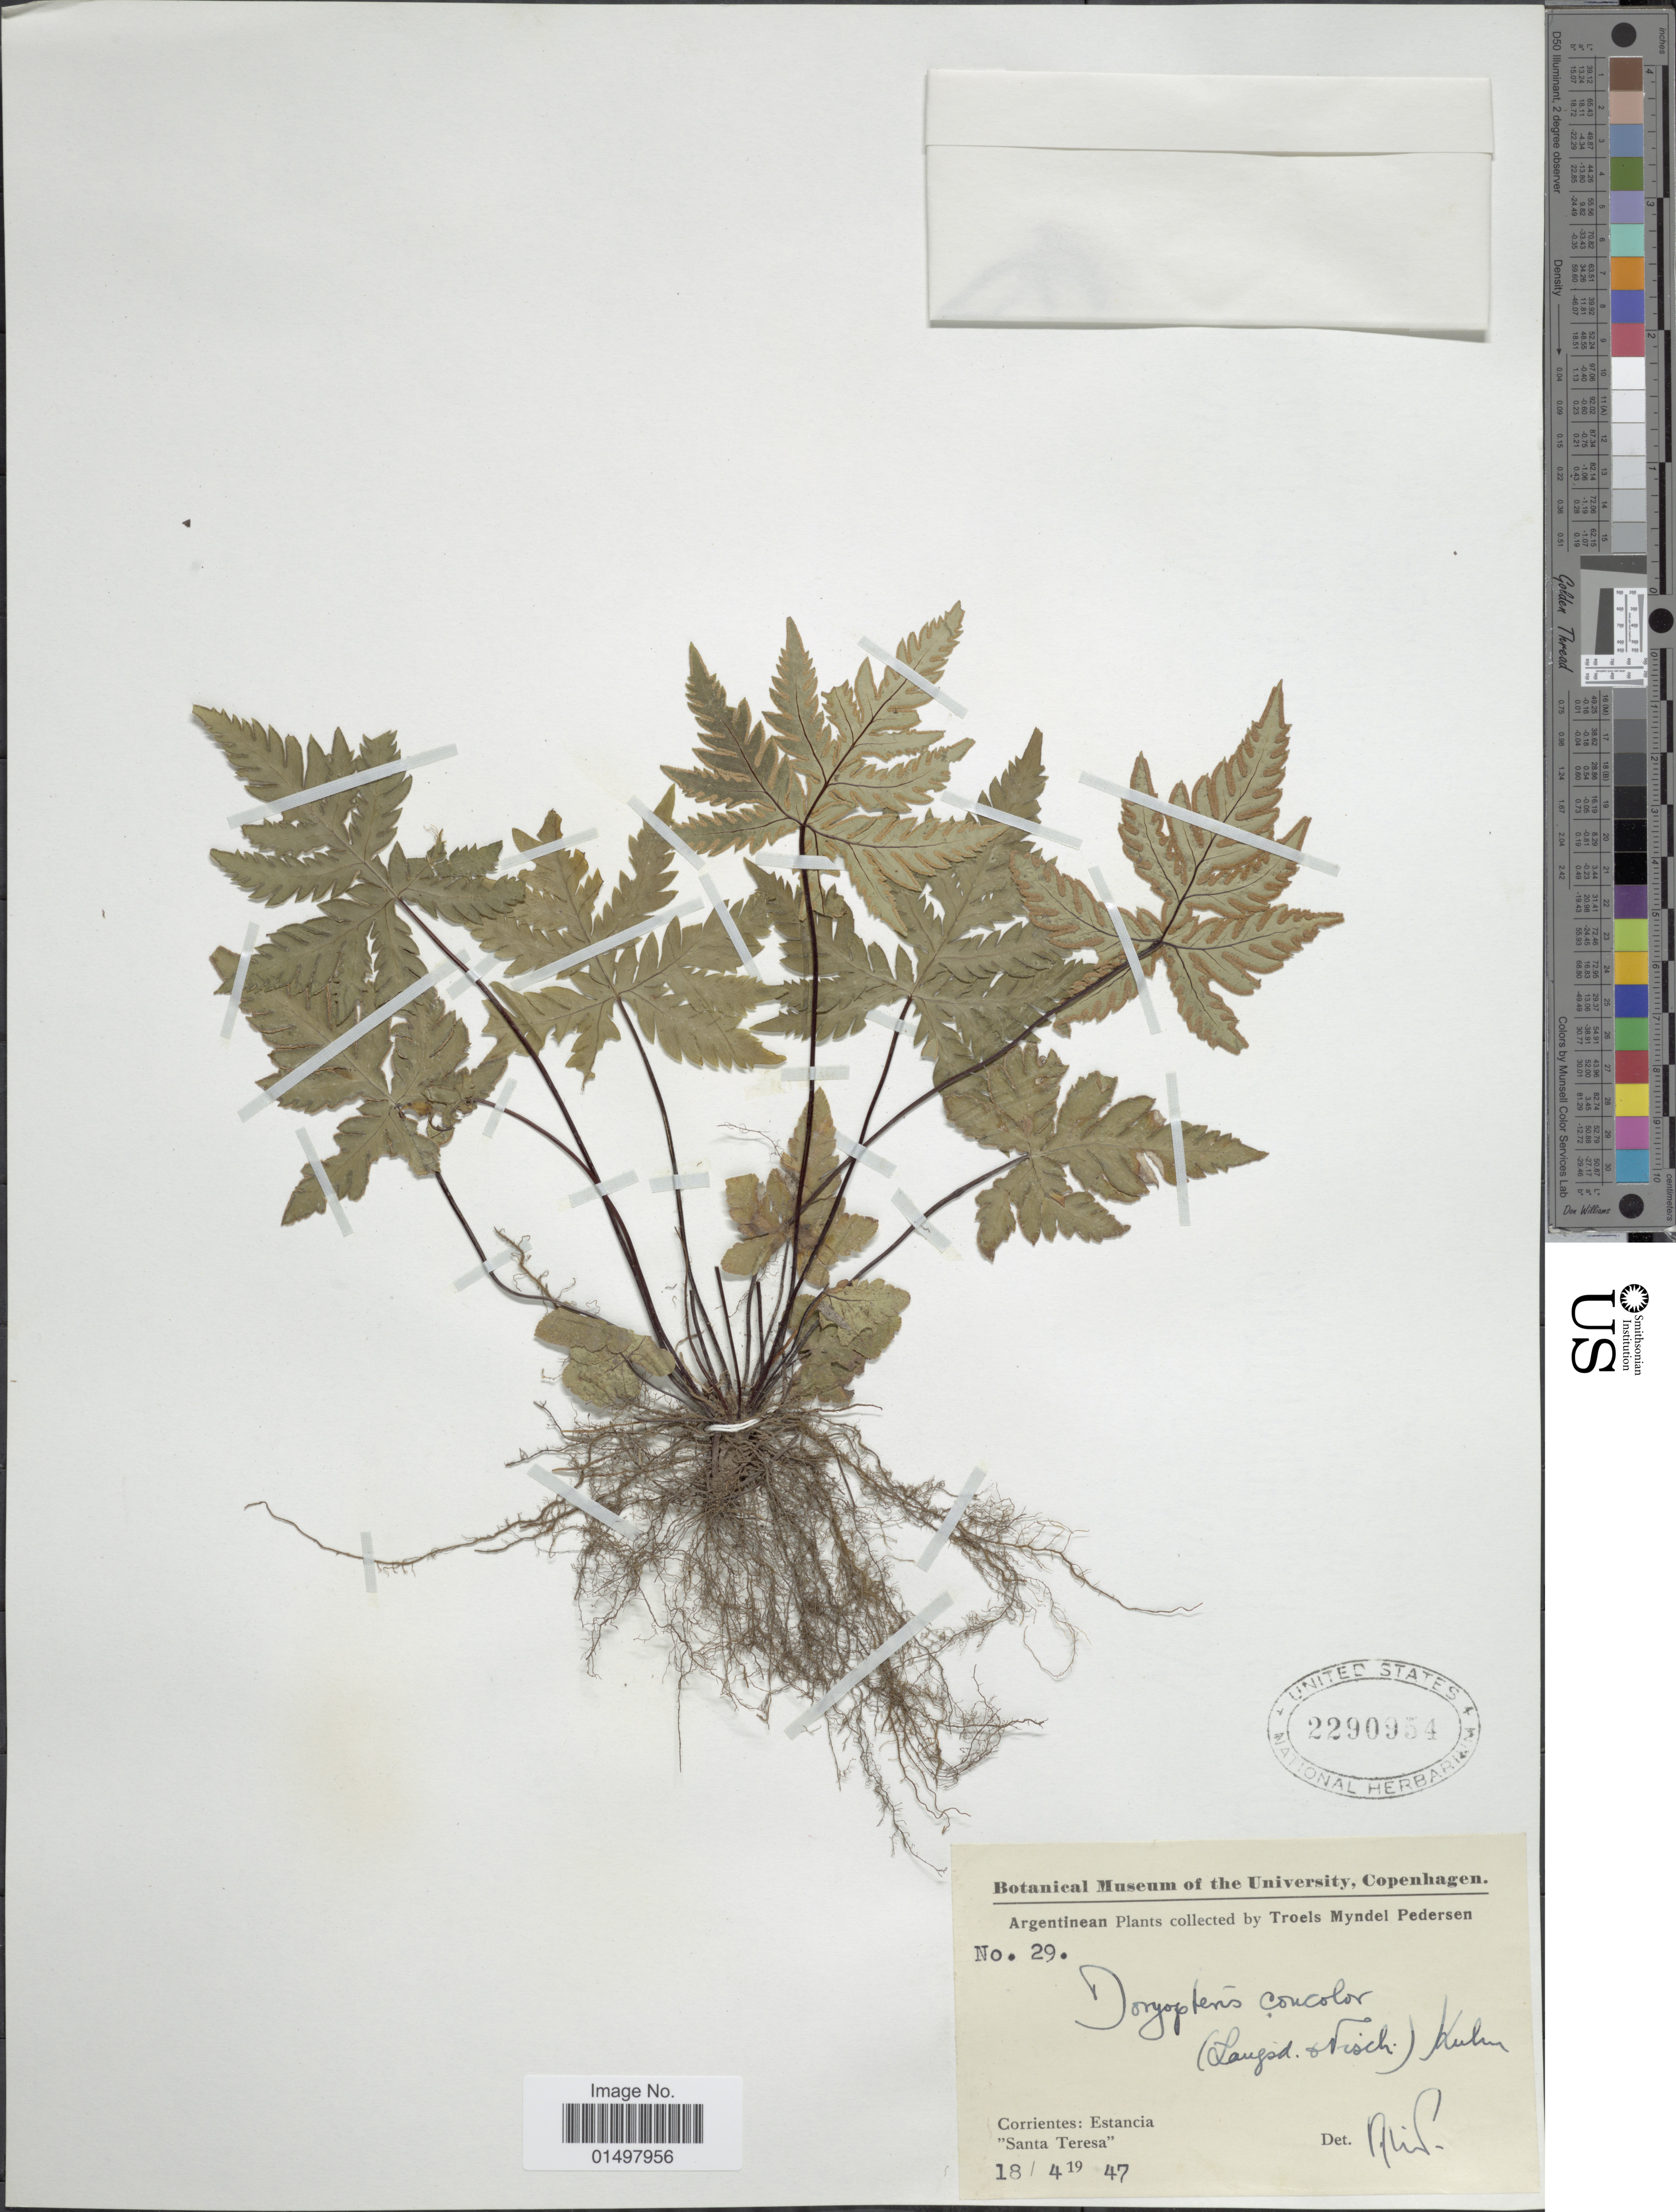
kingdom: Plantae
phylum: Tracheophyta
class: Polypodiopsida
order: Polypodiales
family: Pteridaceae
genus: Doryopteris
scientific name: Doryopteris concolor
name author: (Langsd. & Fisch.) Kuhn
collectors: T. Pederson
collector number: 29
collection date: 1947-04-18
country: Argentina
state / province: Corrientes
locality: Argentinean. Estancia. 'Santa Teresa'.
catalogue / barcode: US 2290954